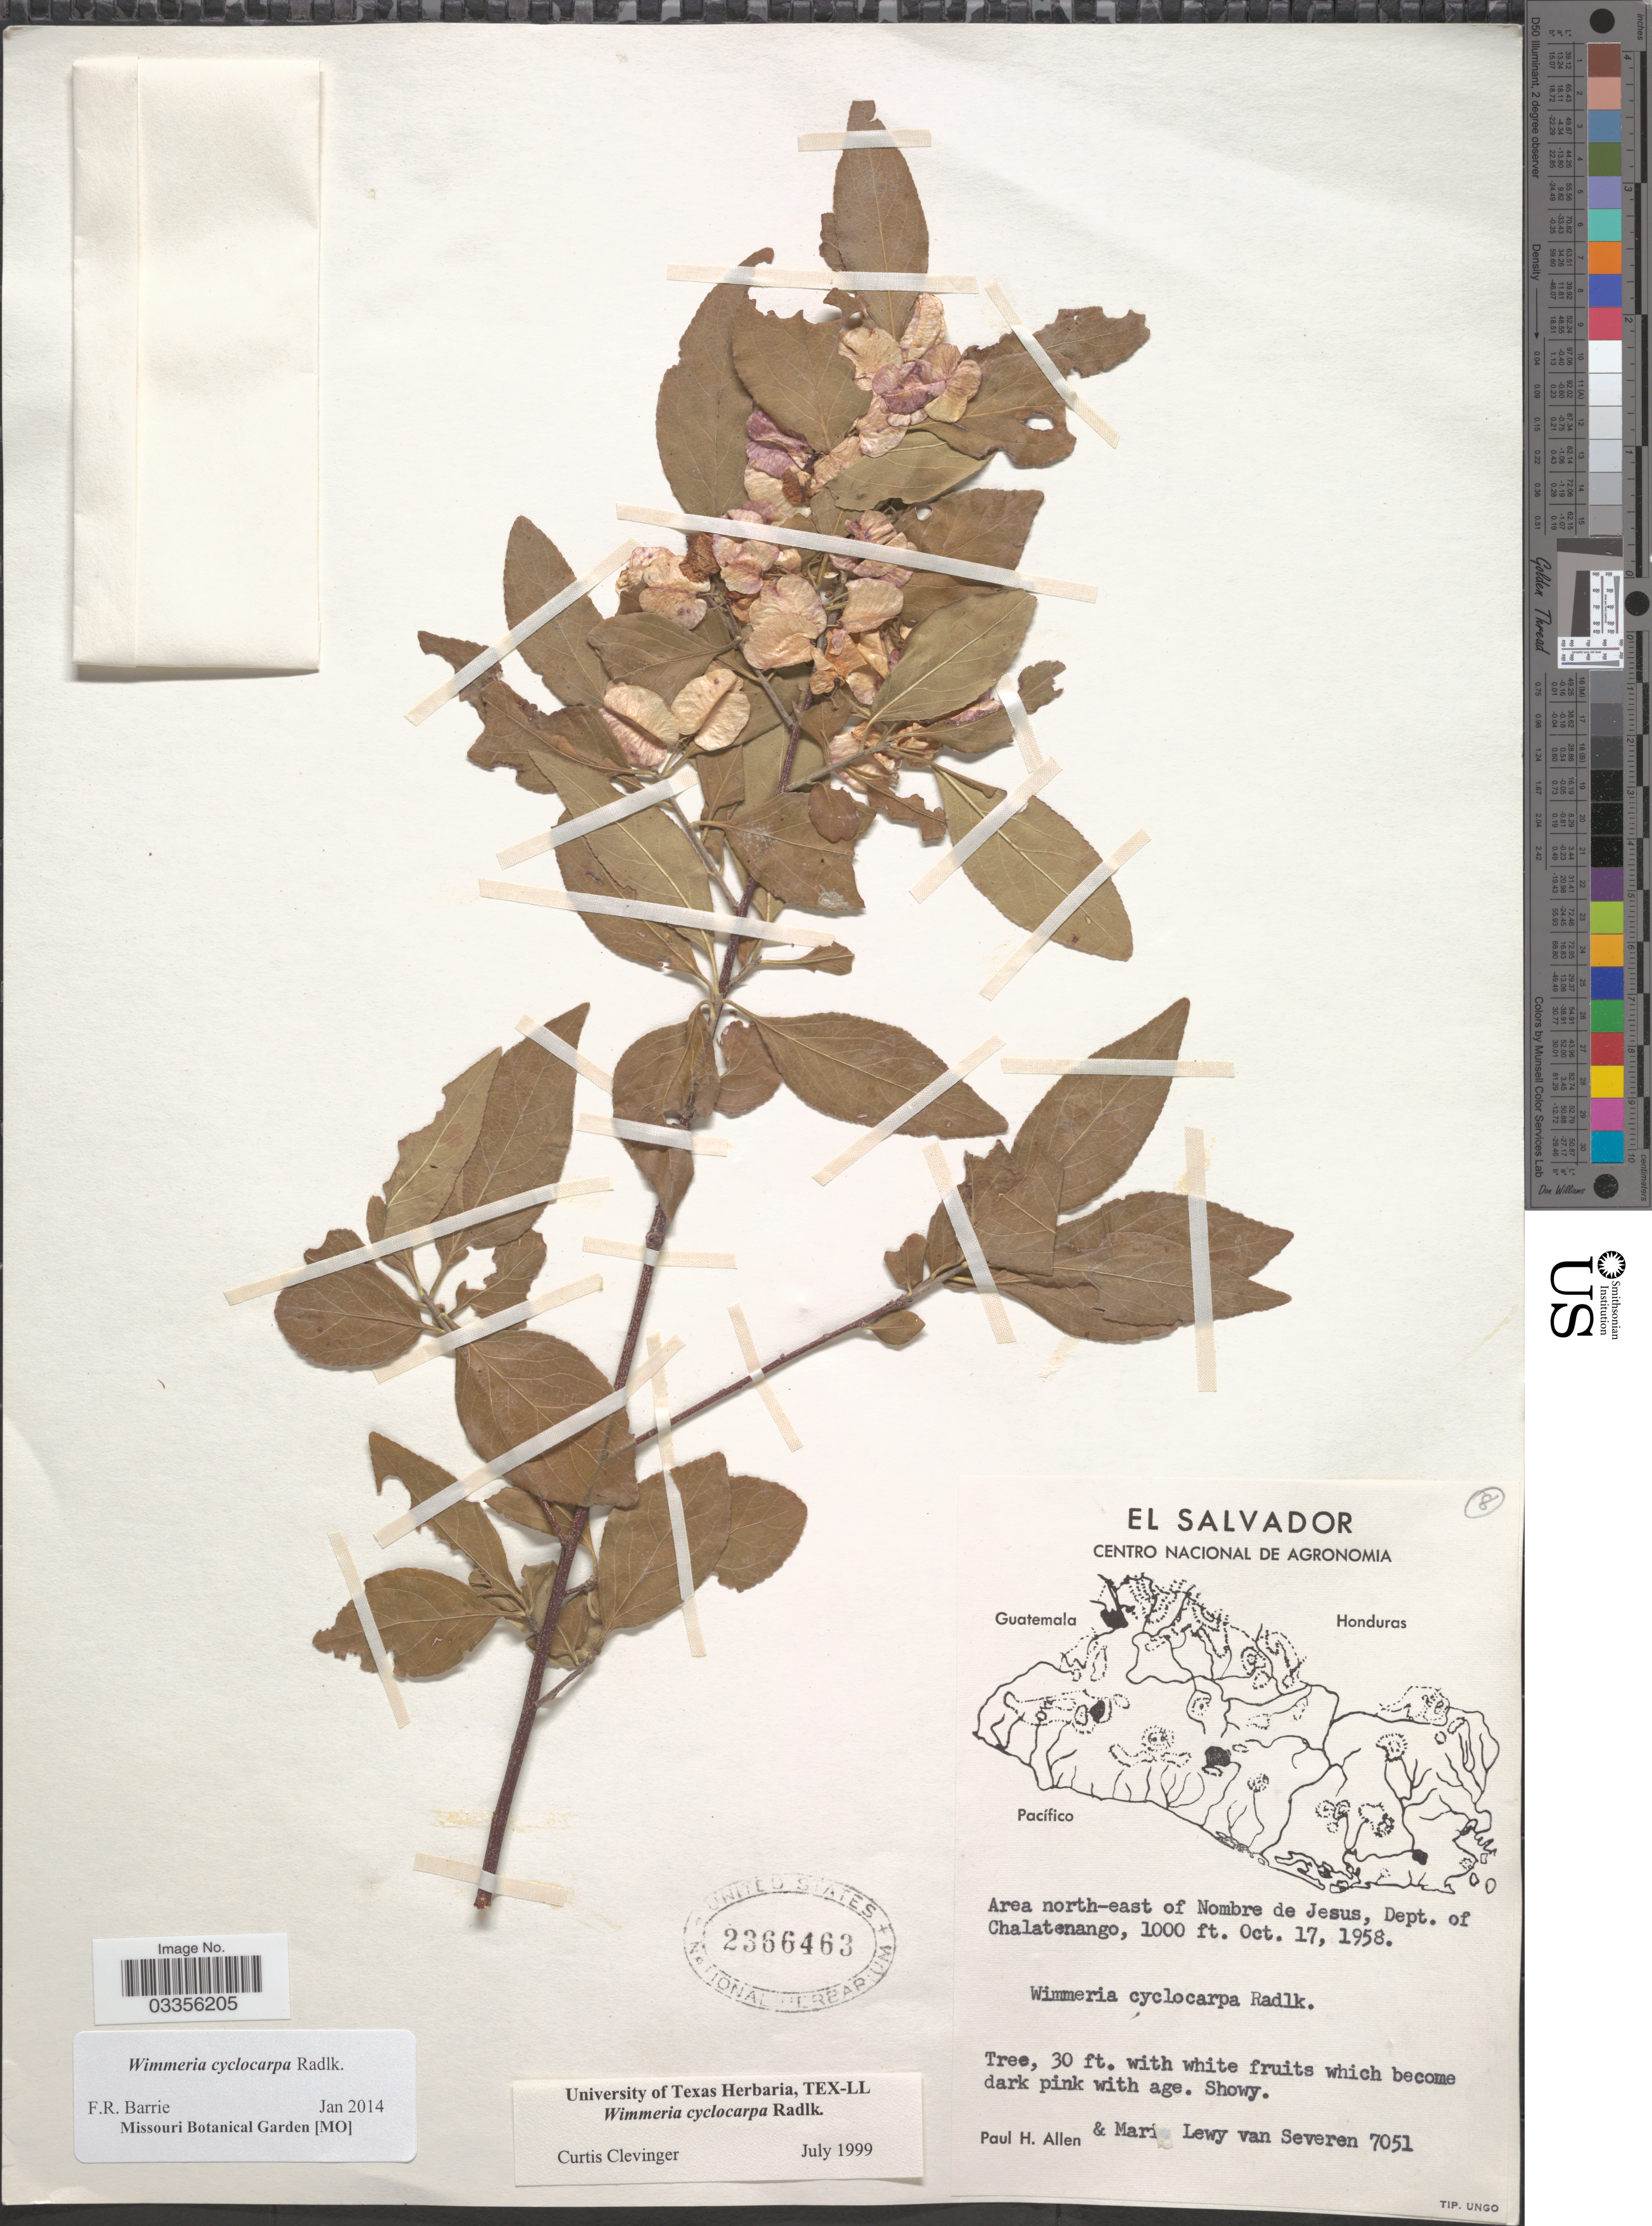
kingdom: Plantae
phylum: Tracheophyta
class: Magnoliopsida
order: Celastrales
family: Celastraceae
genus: Wimmeria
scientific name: Wimmeria cyclocarpa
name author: Radlk.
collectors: P. H. Allen & M. Van Severen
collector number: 7051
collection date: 1958-10-17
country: El Salvador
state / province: Chalatenango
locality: Area north-east of Nombre de Jesus, Dept. of Chalatenango.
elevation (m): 305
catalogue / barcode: US 2366463